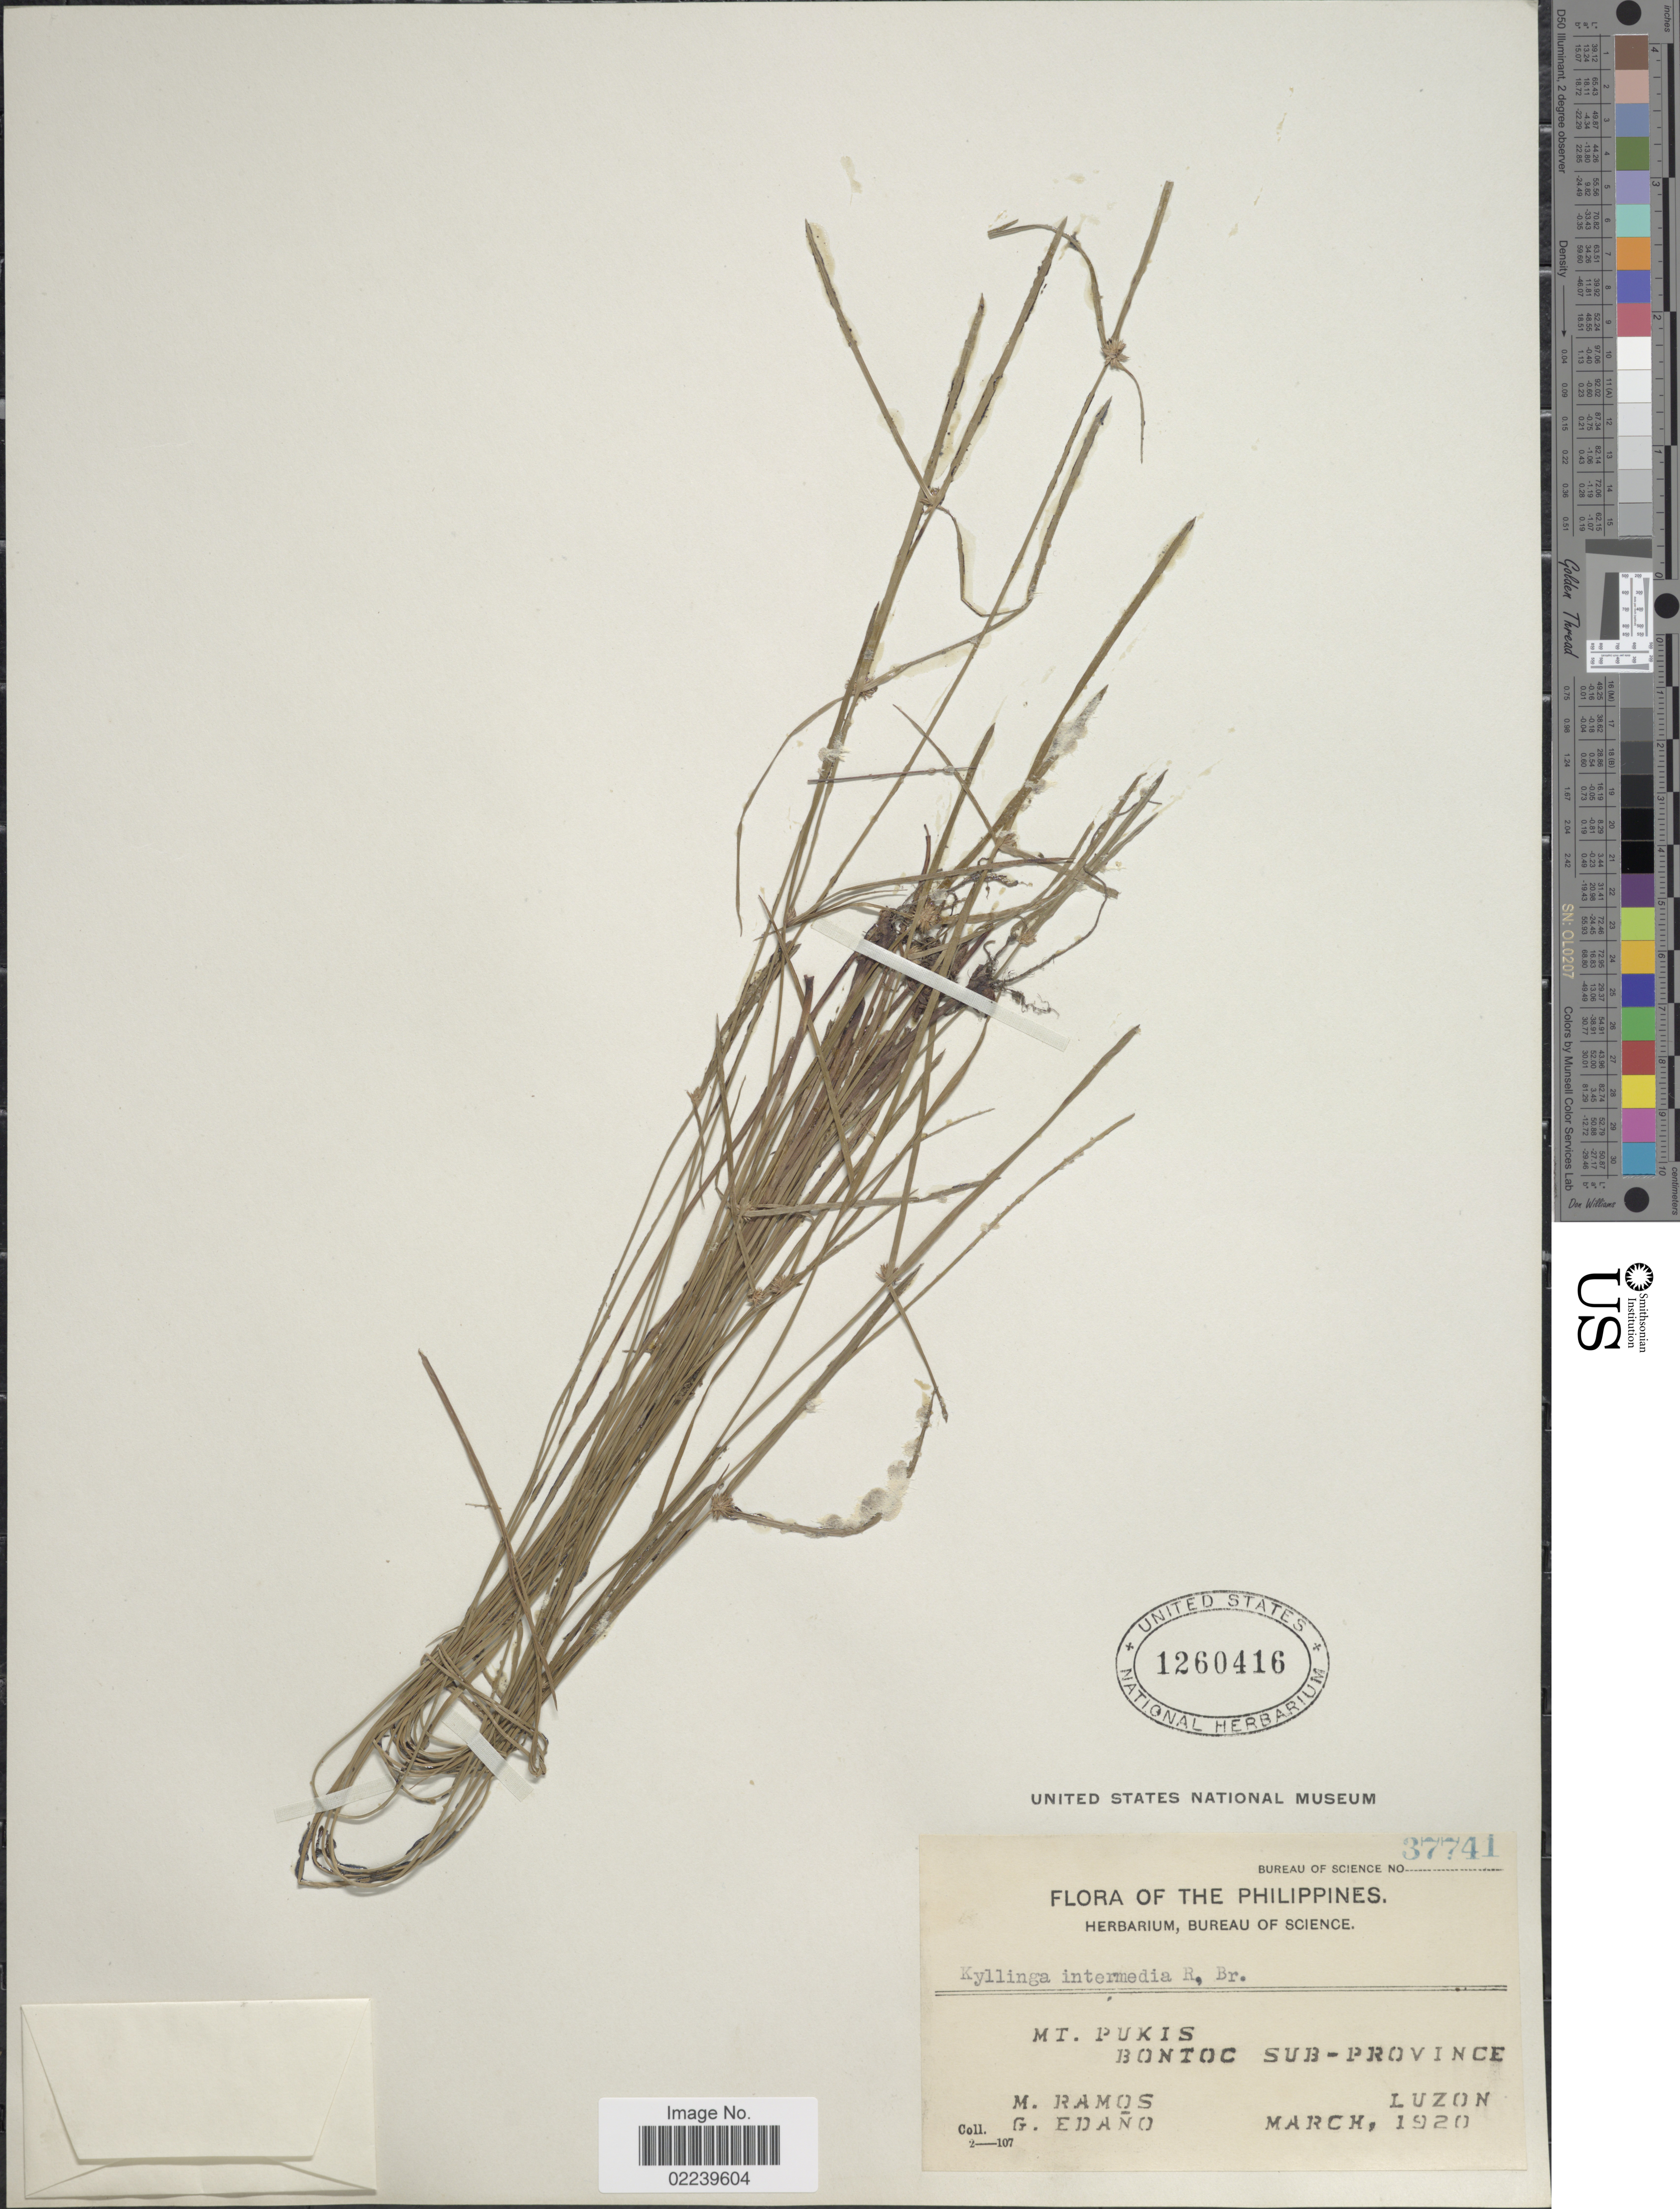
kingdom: Plantae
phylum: Tracheophyta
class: Liliopsida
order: Poales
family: Cyperaceae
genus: Cyperus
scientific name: Cyperus brevifolius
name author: (Rottb.) Hassk.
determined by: Strong, M. T., (US), Smithsonian Institution - National Museum of Natural History (UNITED STATES)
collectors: M. Ramos & G. Edaño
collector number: Bureau of Science 37741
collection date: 1920-03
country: Philippines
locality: Mt. Pukis. Bontoc Sub-Province, Luzon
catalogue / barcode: US 1260416